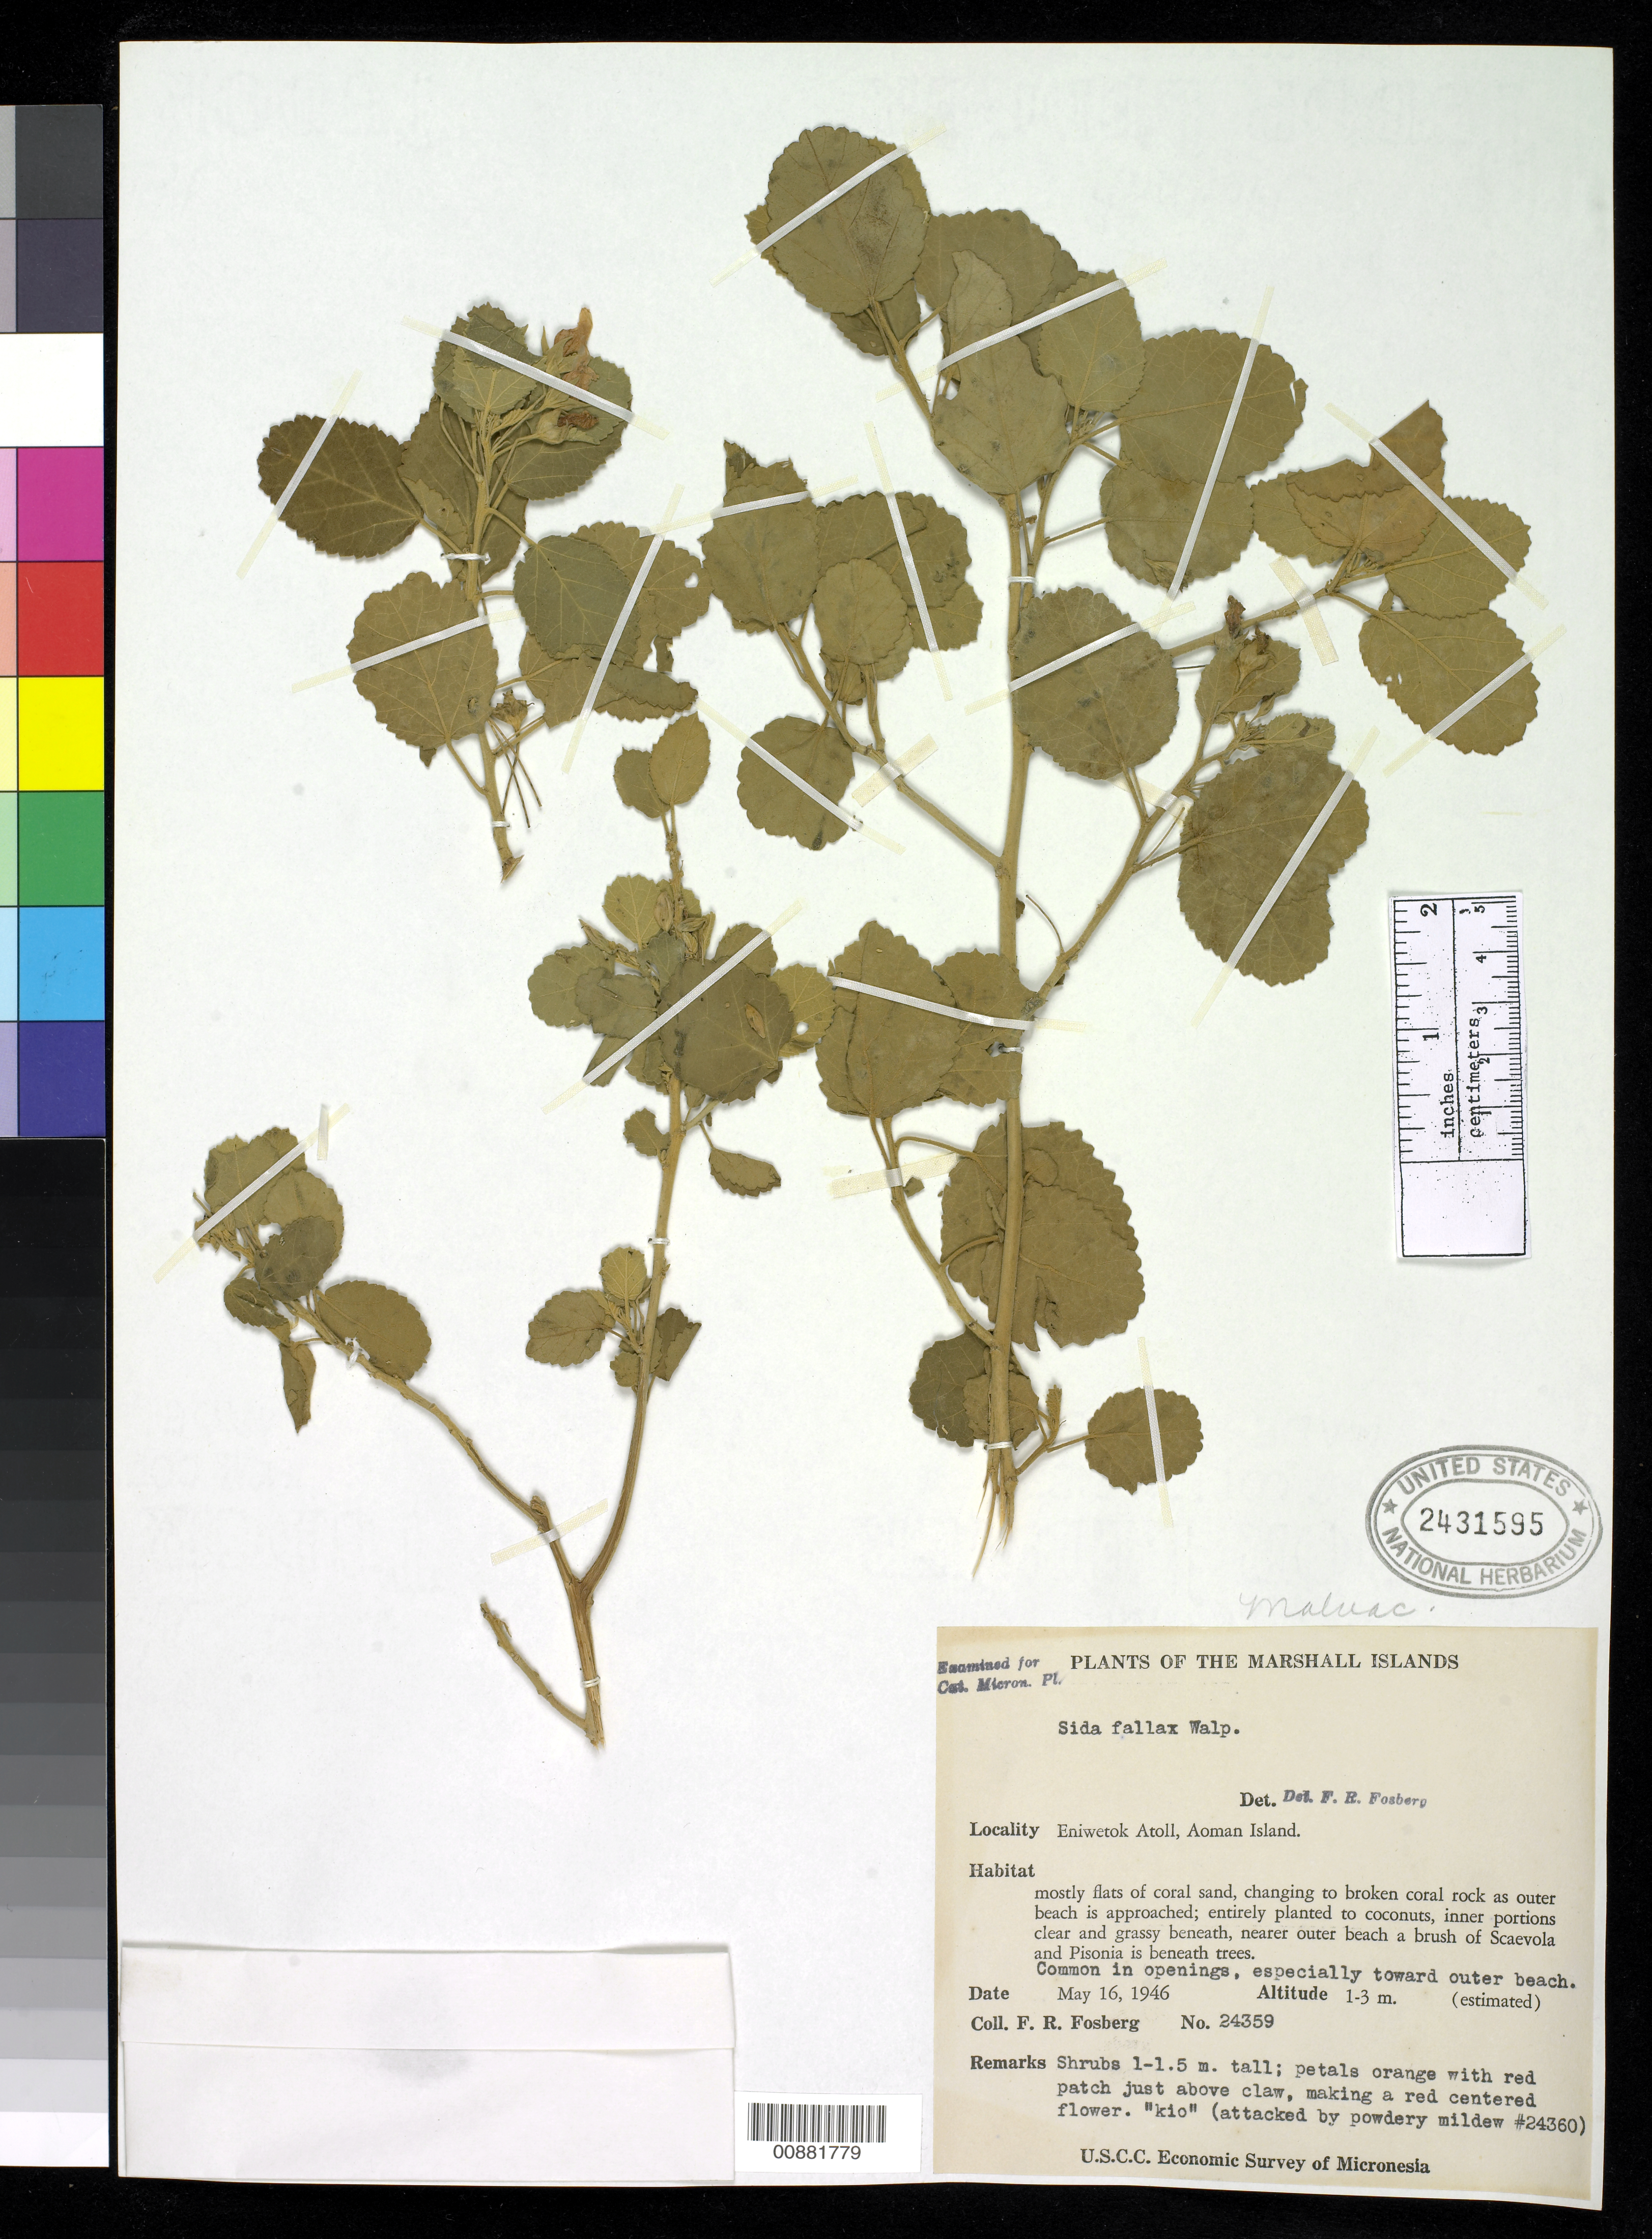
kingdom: Plantae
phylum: Tracheophyta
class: Magnoliopsida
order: Malvales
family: Malvaceae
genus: Sida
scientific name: Sida fallax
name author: Walp.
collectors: F. R. Fosberg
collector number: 24359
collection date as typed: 16 May 1946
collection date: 1946-05-16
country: Marshall Islands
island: Enewetak [Eniwetok] Atoll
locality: Aoman Islet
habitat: Common in openings, especially toward outer beach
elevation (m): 1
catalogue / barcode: US 2431595